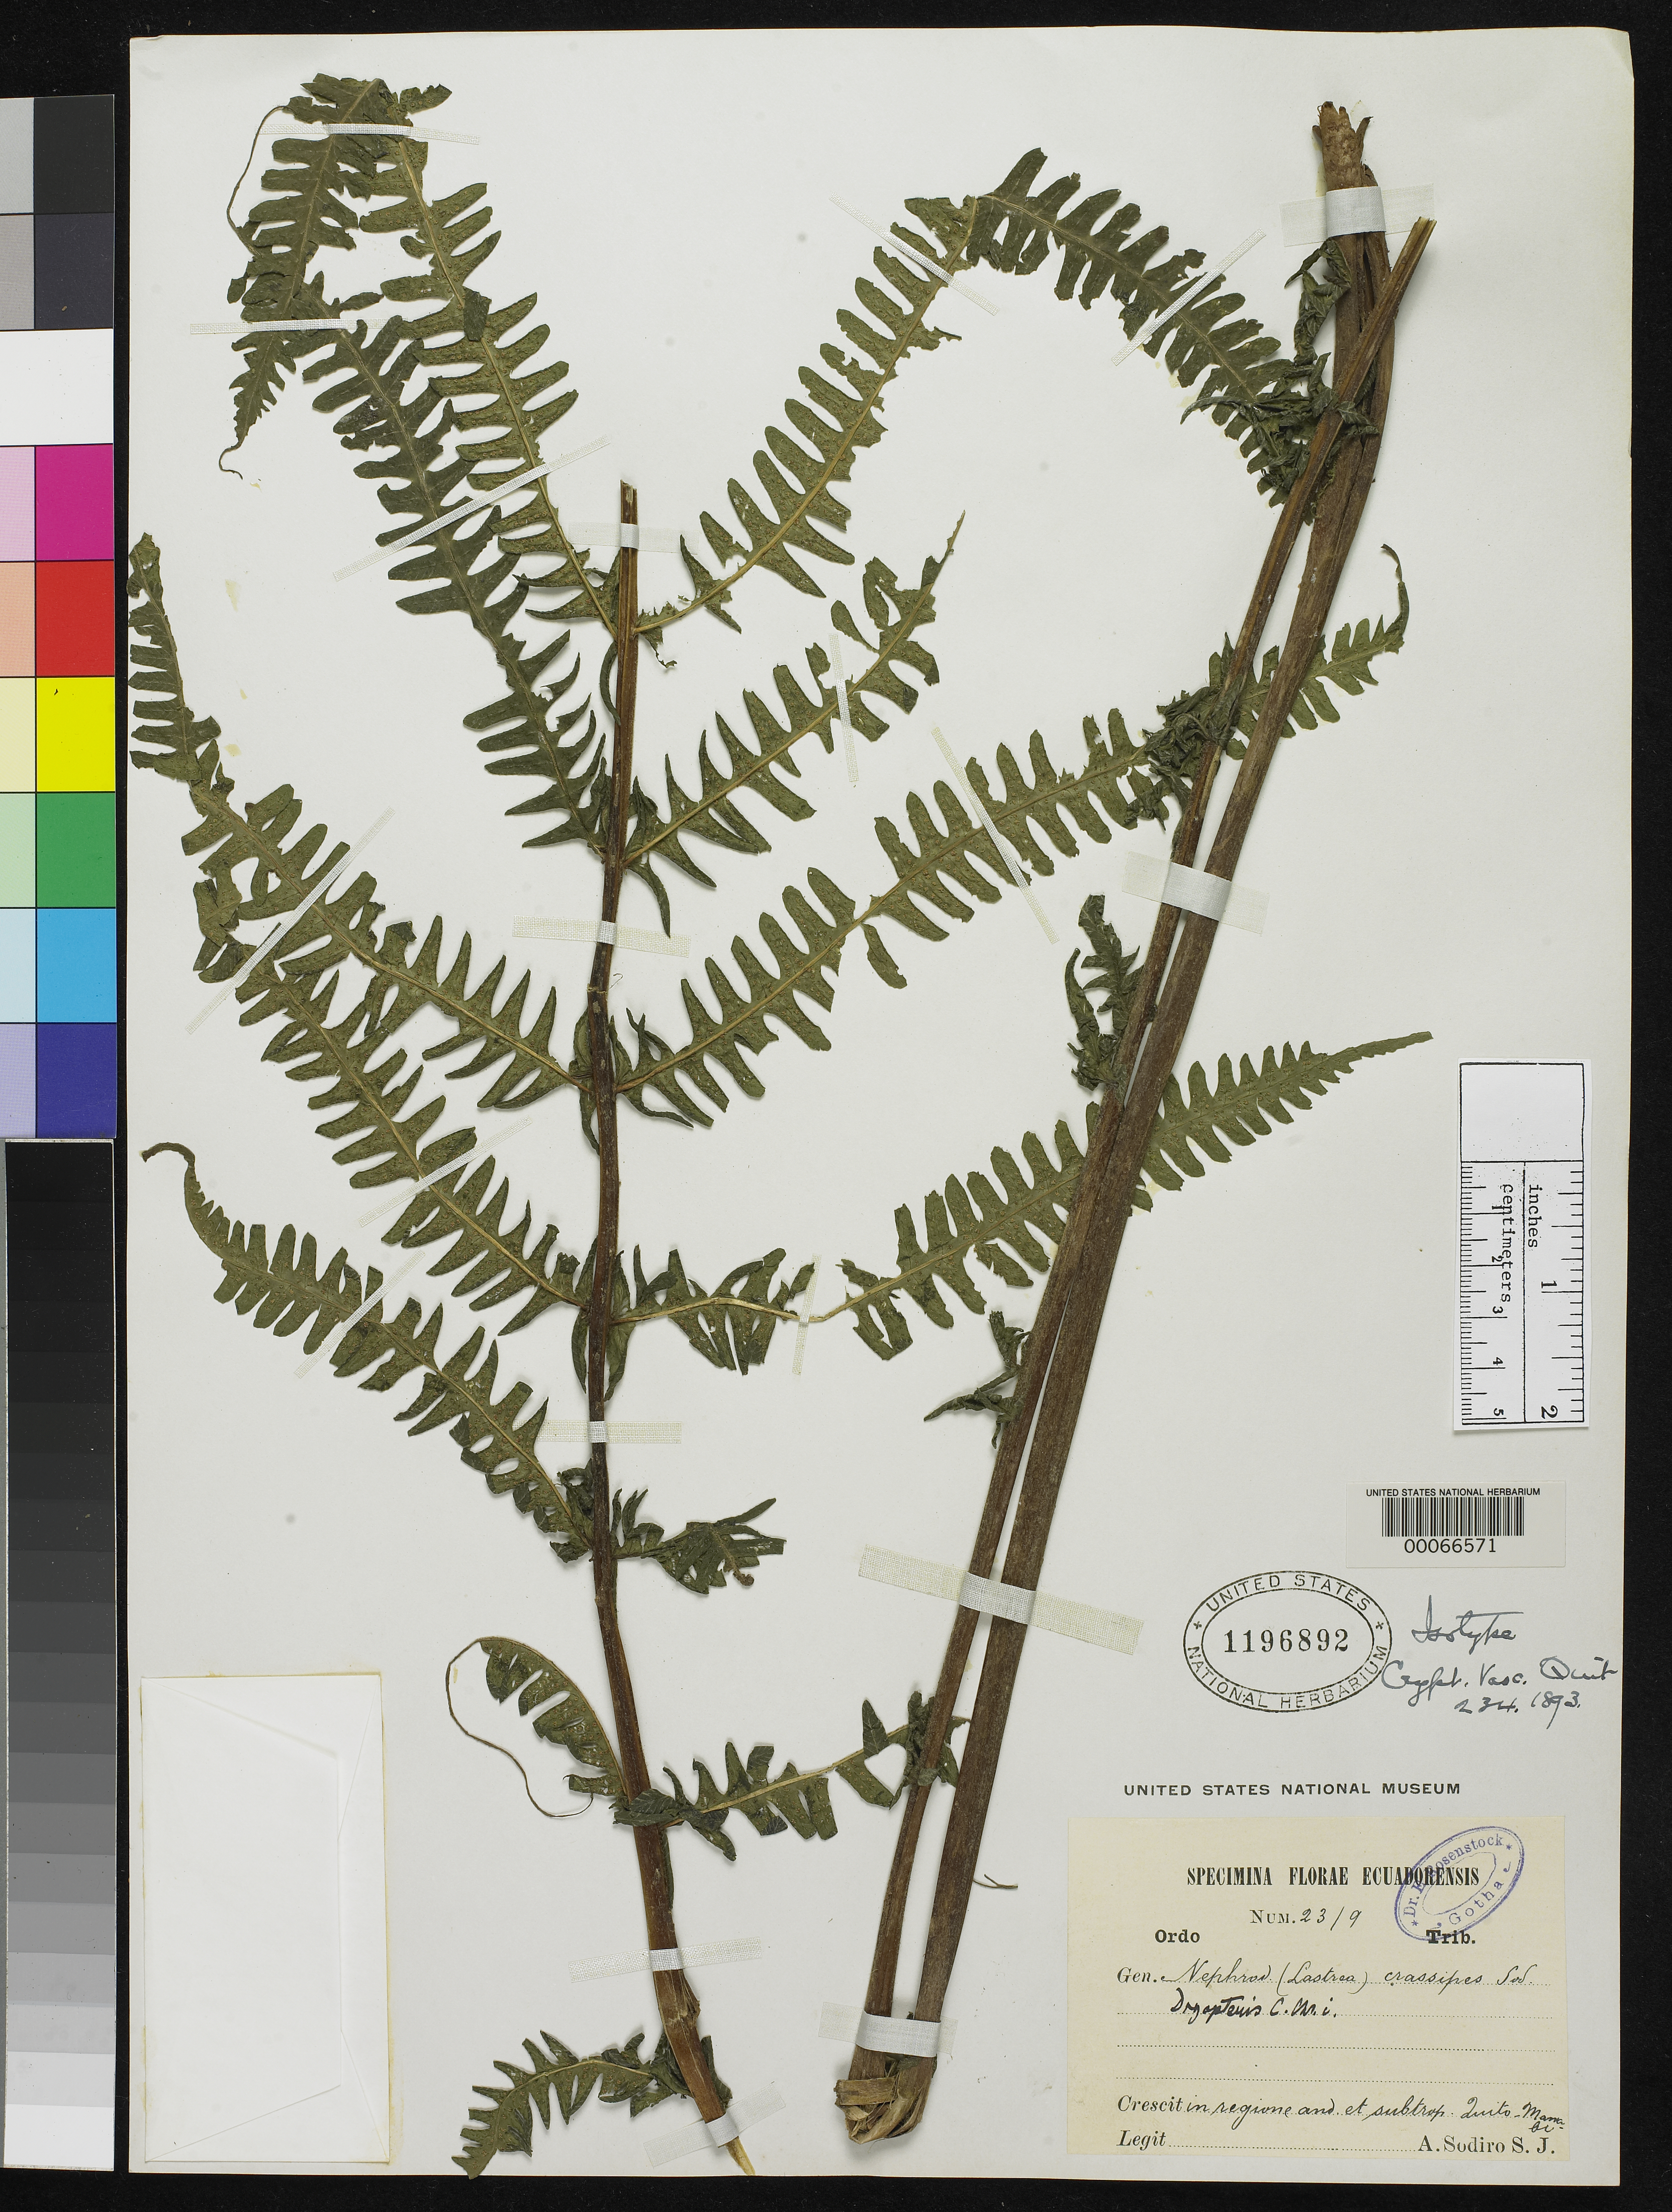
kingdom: Plantae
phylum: Tracheophyta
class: Polypodiopsida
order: Polypodiales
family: Dryopteridaceae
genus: Nephrodium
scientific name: Nephrodium crassipes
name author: Sodiro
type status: Type Collection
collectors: L. Sodiro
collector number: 23/9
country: Ecuador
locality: Quito.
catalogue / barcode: US 1196892